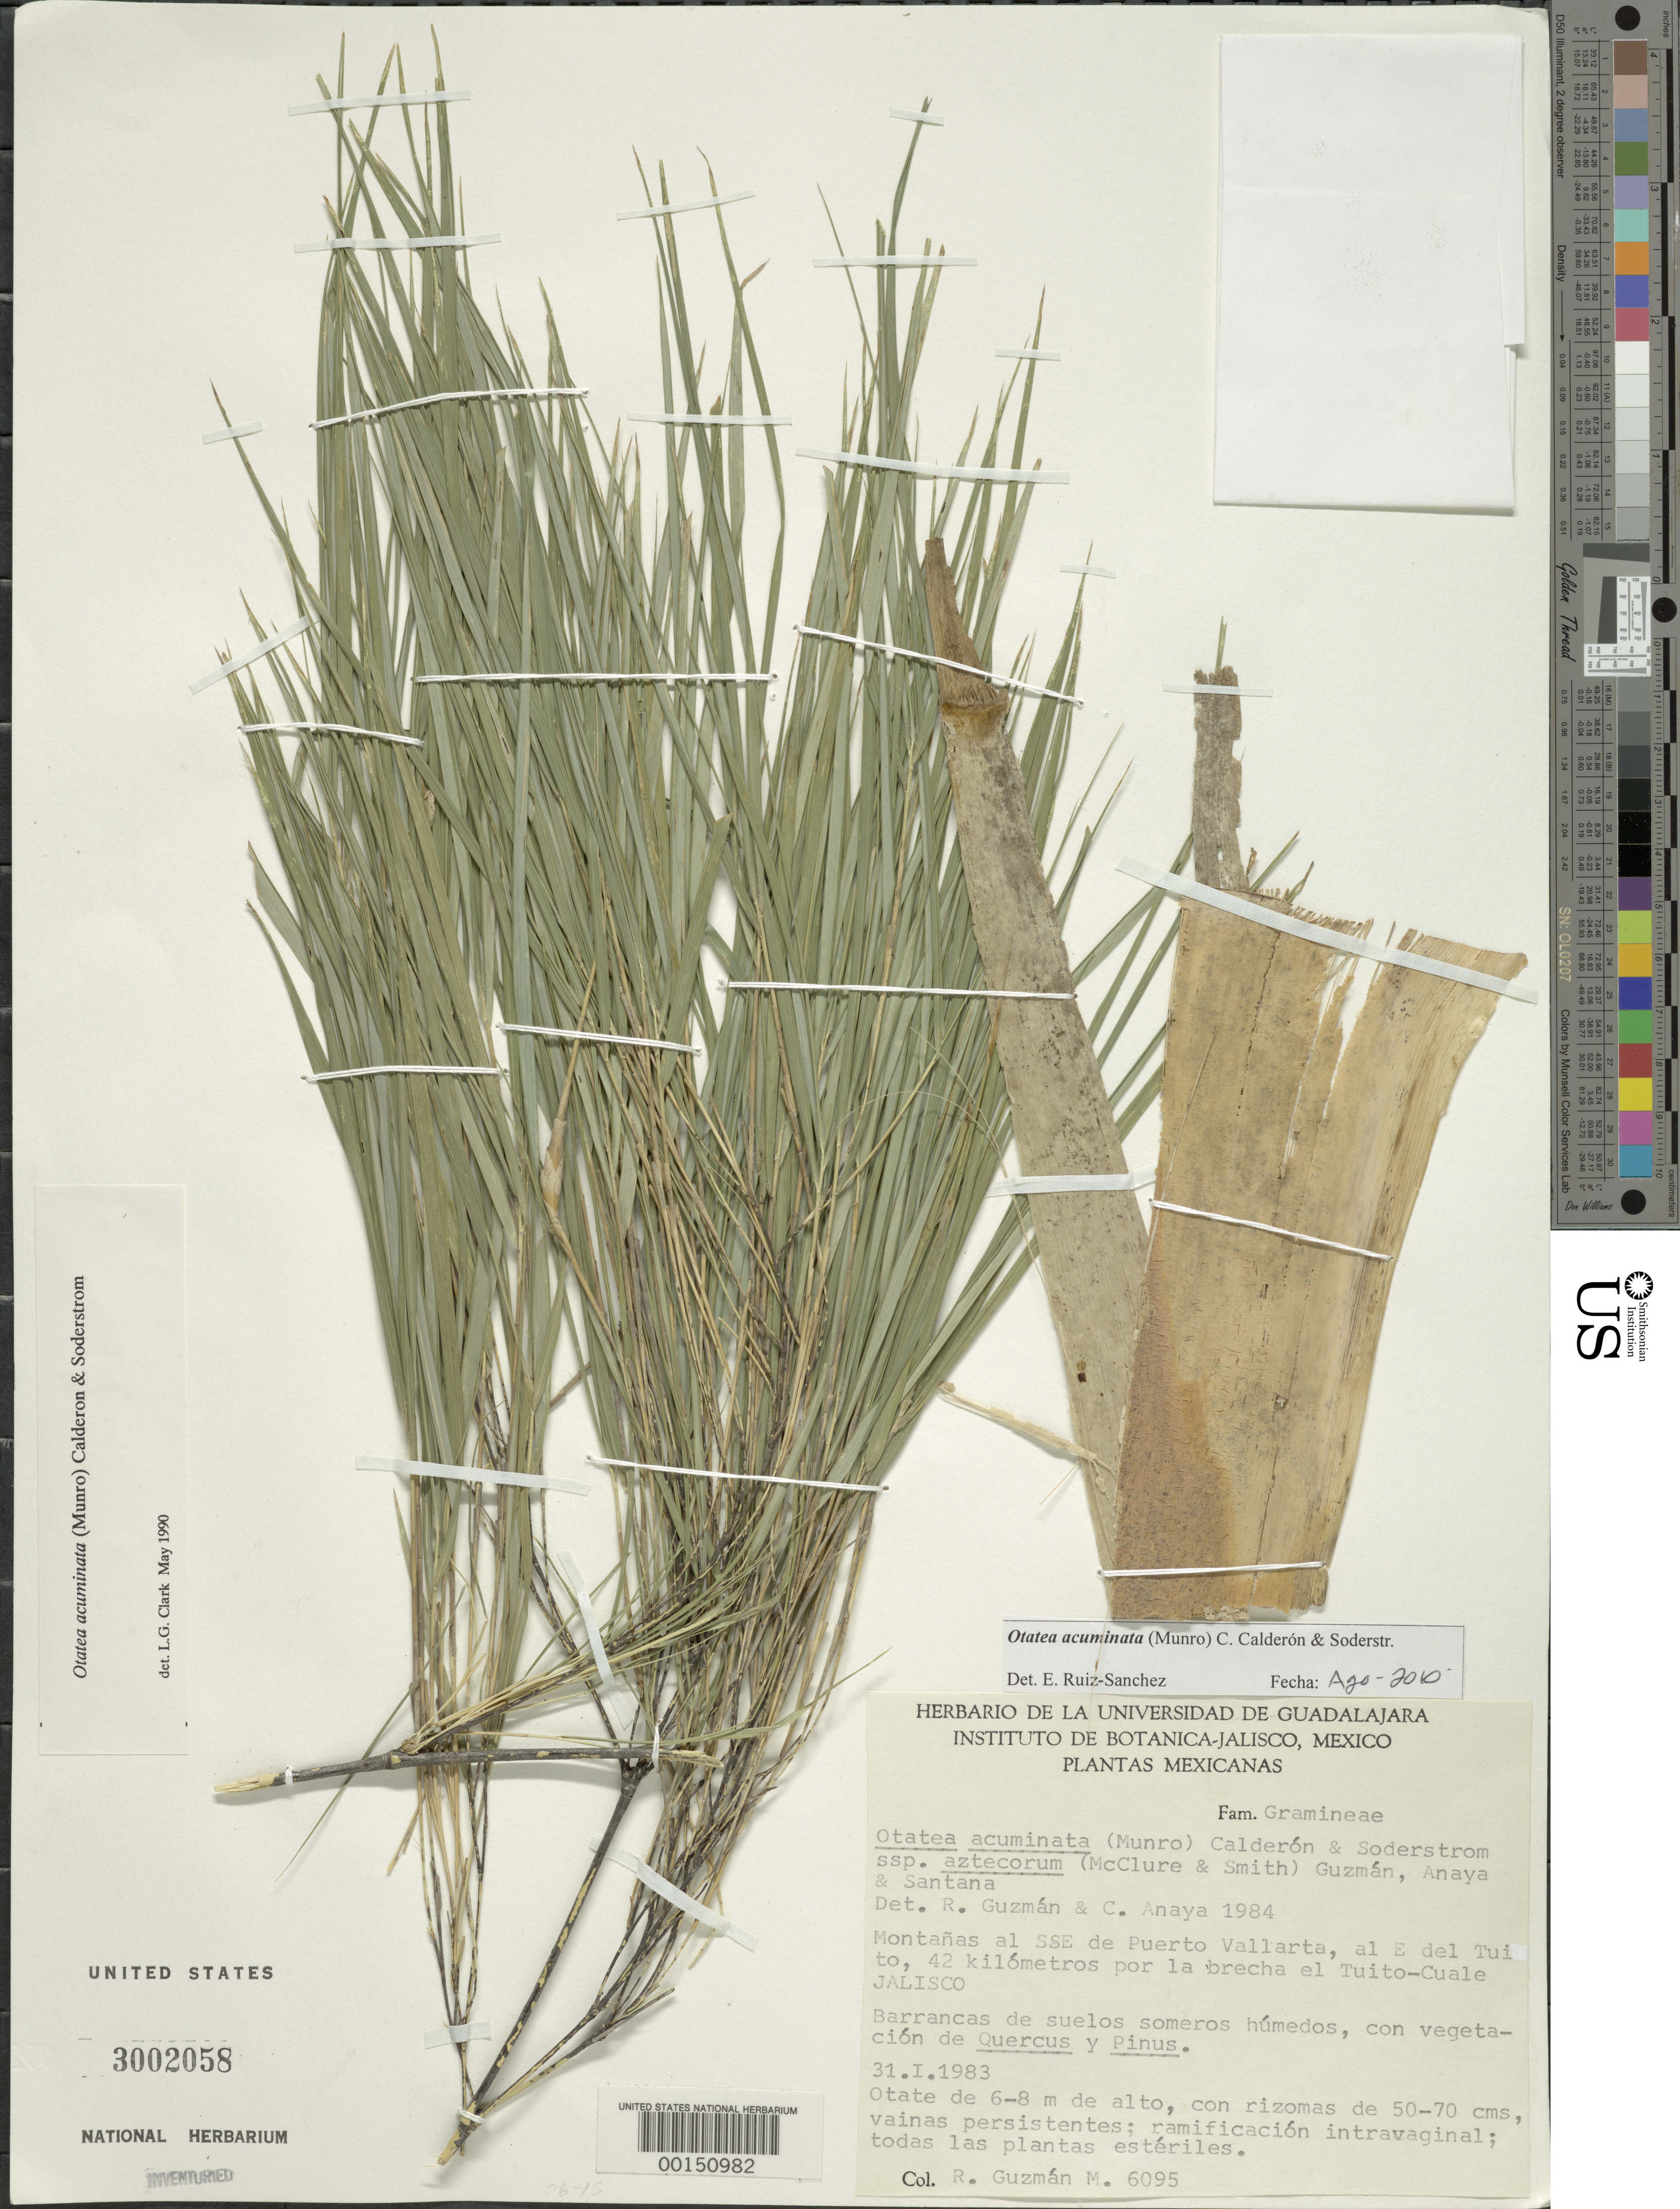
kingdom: Plantae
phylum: Tracheophyta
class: Liliopsida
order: Poales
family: Poaceae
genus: Otatea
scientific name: Otatea acuminata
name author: (Munro) C. E. Calderón & Soderstr.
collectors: R. Guzman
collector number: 6095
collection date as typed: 31 Jan 1983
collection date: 1983-01-31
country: Mexico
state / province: Jalisco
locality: Puerto Vallarta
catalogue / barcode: US 3002058